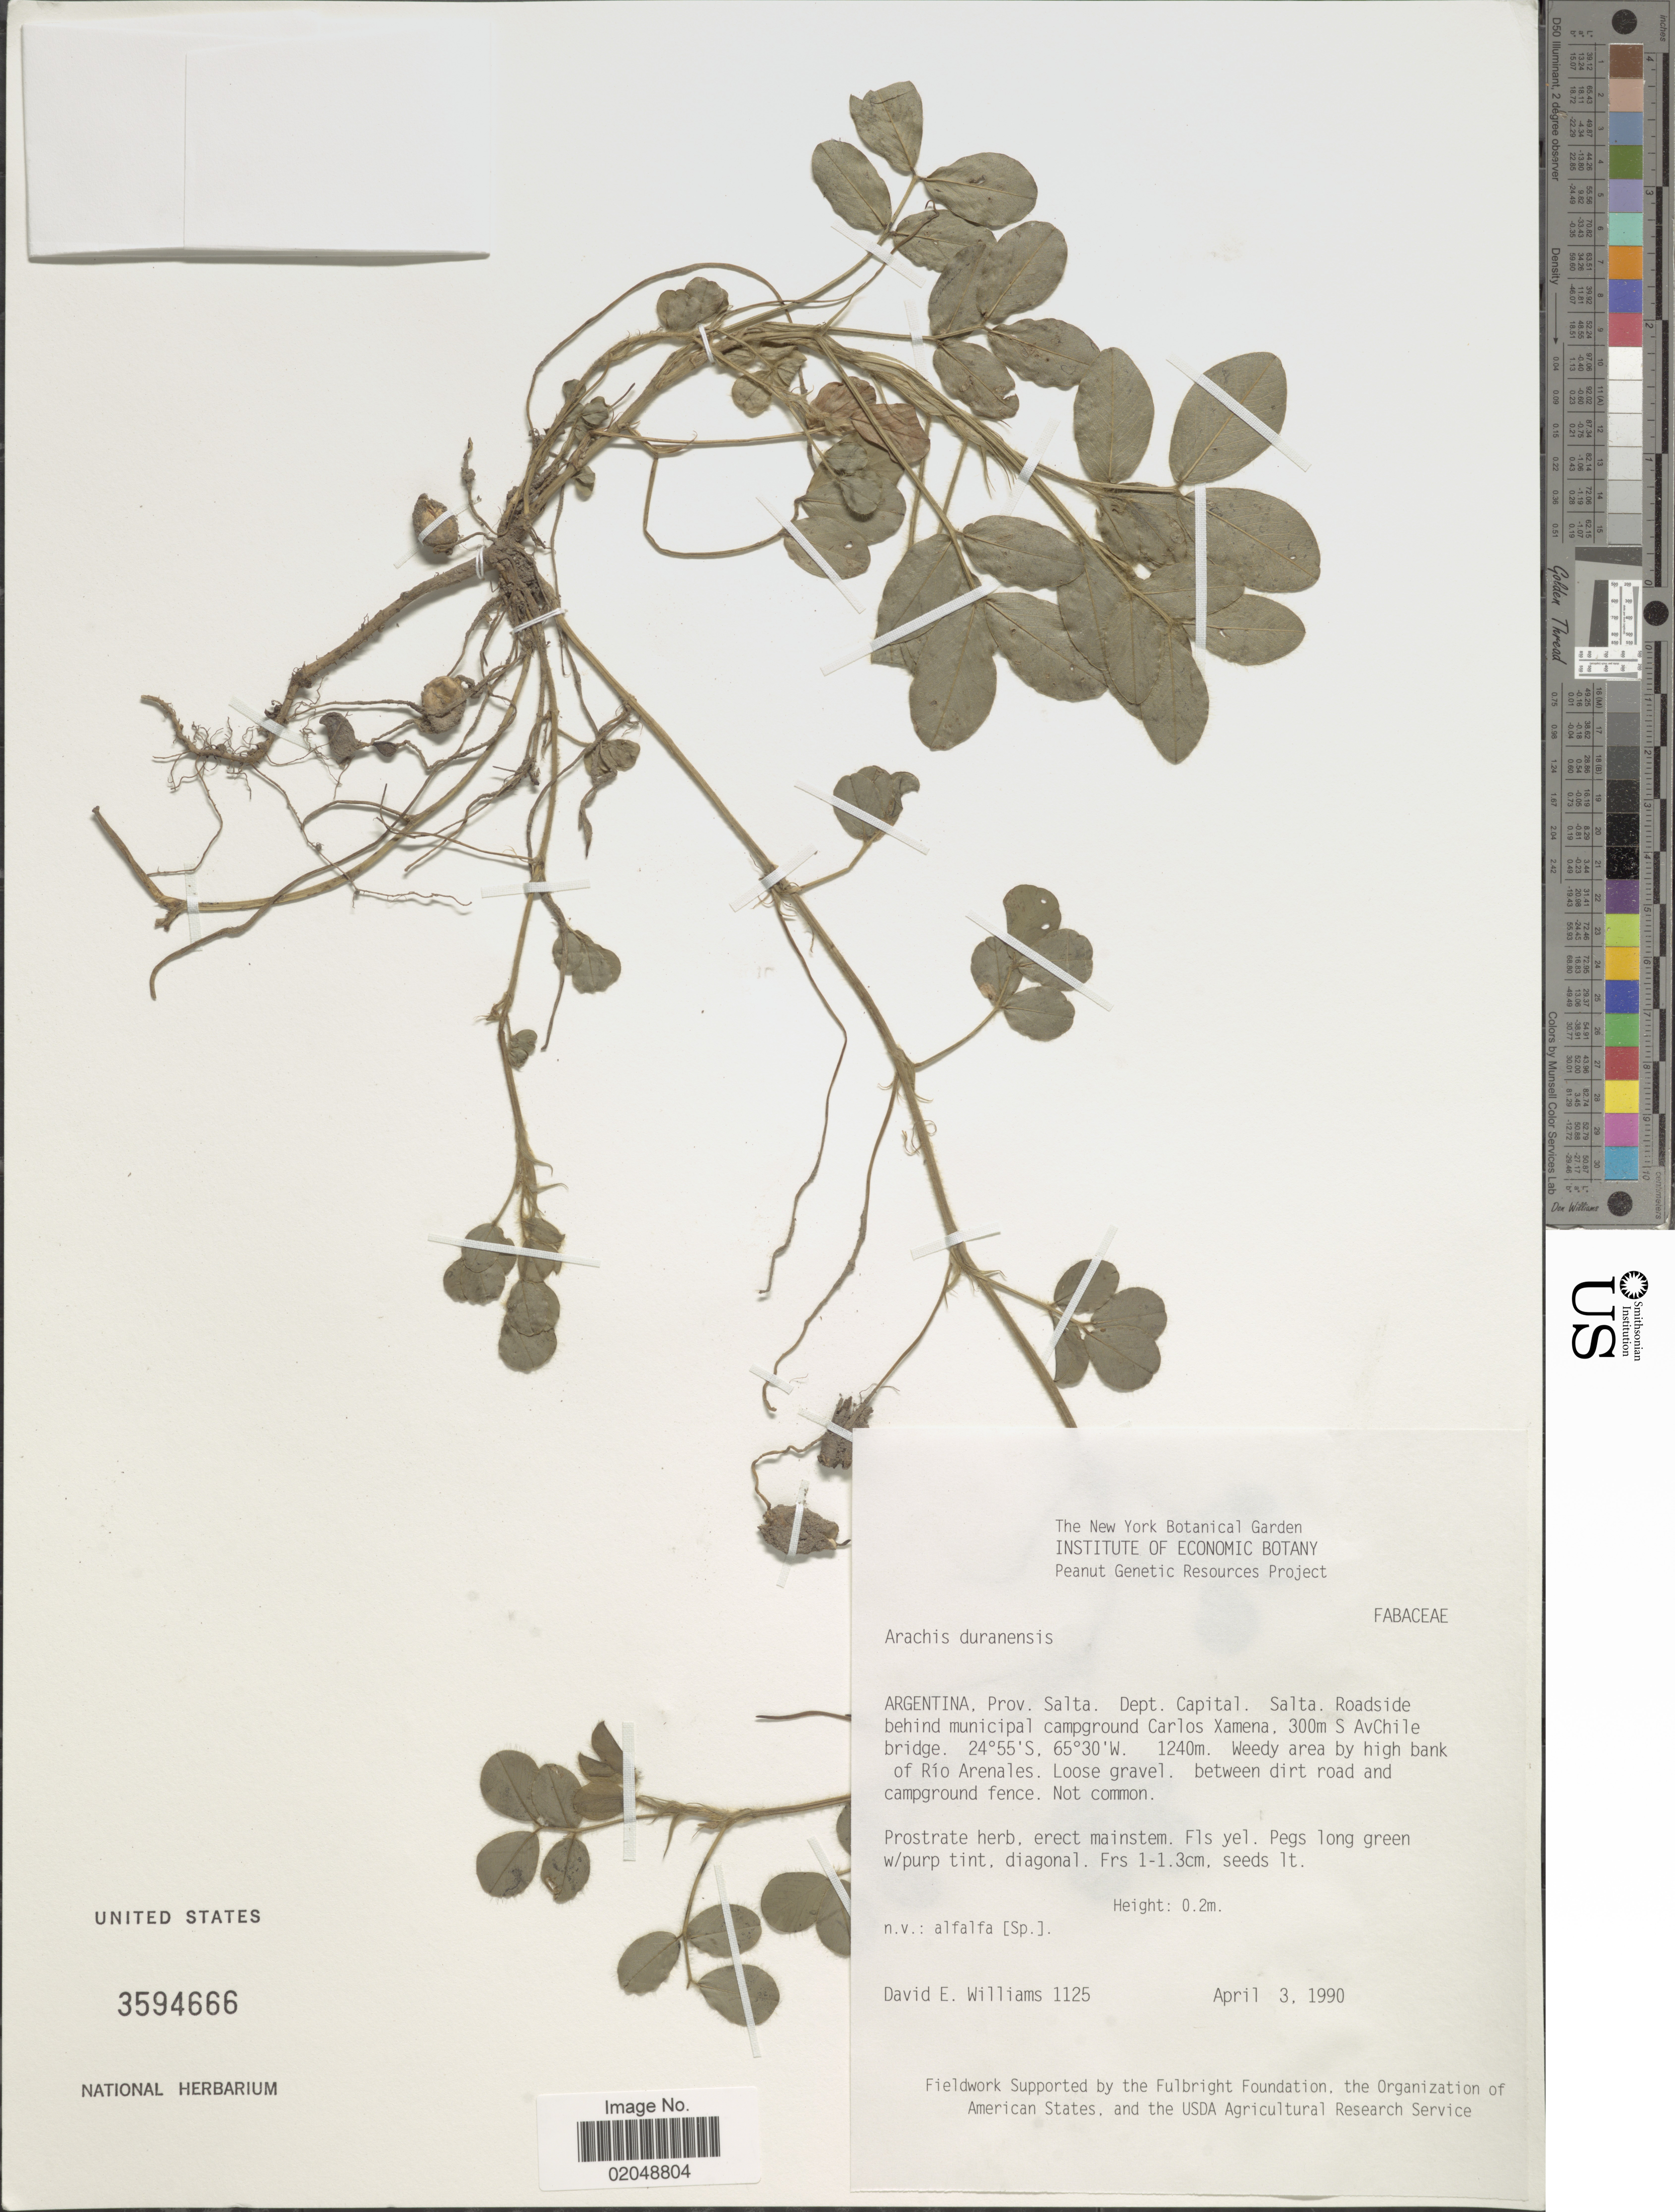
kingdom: Plantae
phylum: Tracheophyta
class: Magnoliopsida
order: Fabales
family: Fabaceae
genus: Arachis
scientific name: Arachis duranensis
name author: Krapov. & W.C. Greg.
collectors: D. E. Williams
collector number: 1125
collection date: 1990-04-03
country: Argentina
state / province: Salta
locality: Dept Capital. Salta. Roadside behind municipal campground Carlos Xamena S AvChile bridge. Weedy area by high bank of Río Arenales. Loose gravel. between dirt road and campground fence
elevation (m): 1240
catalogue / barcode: US 3594666